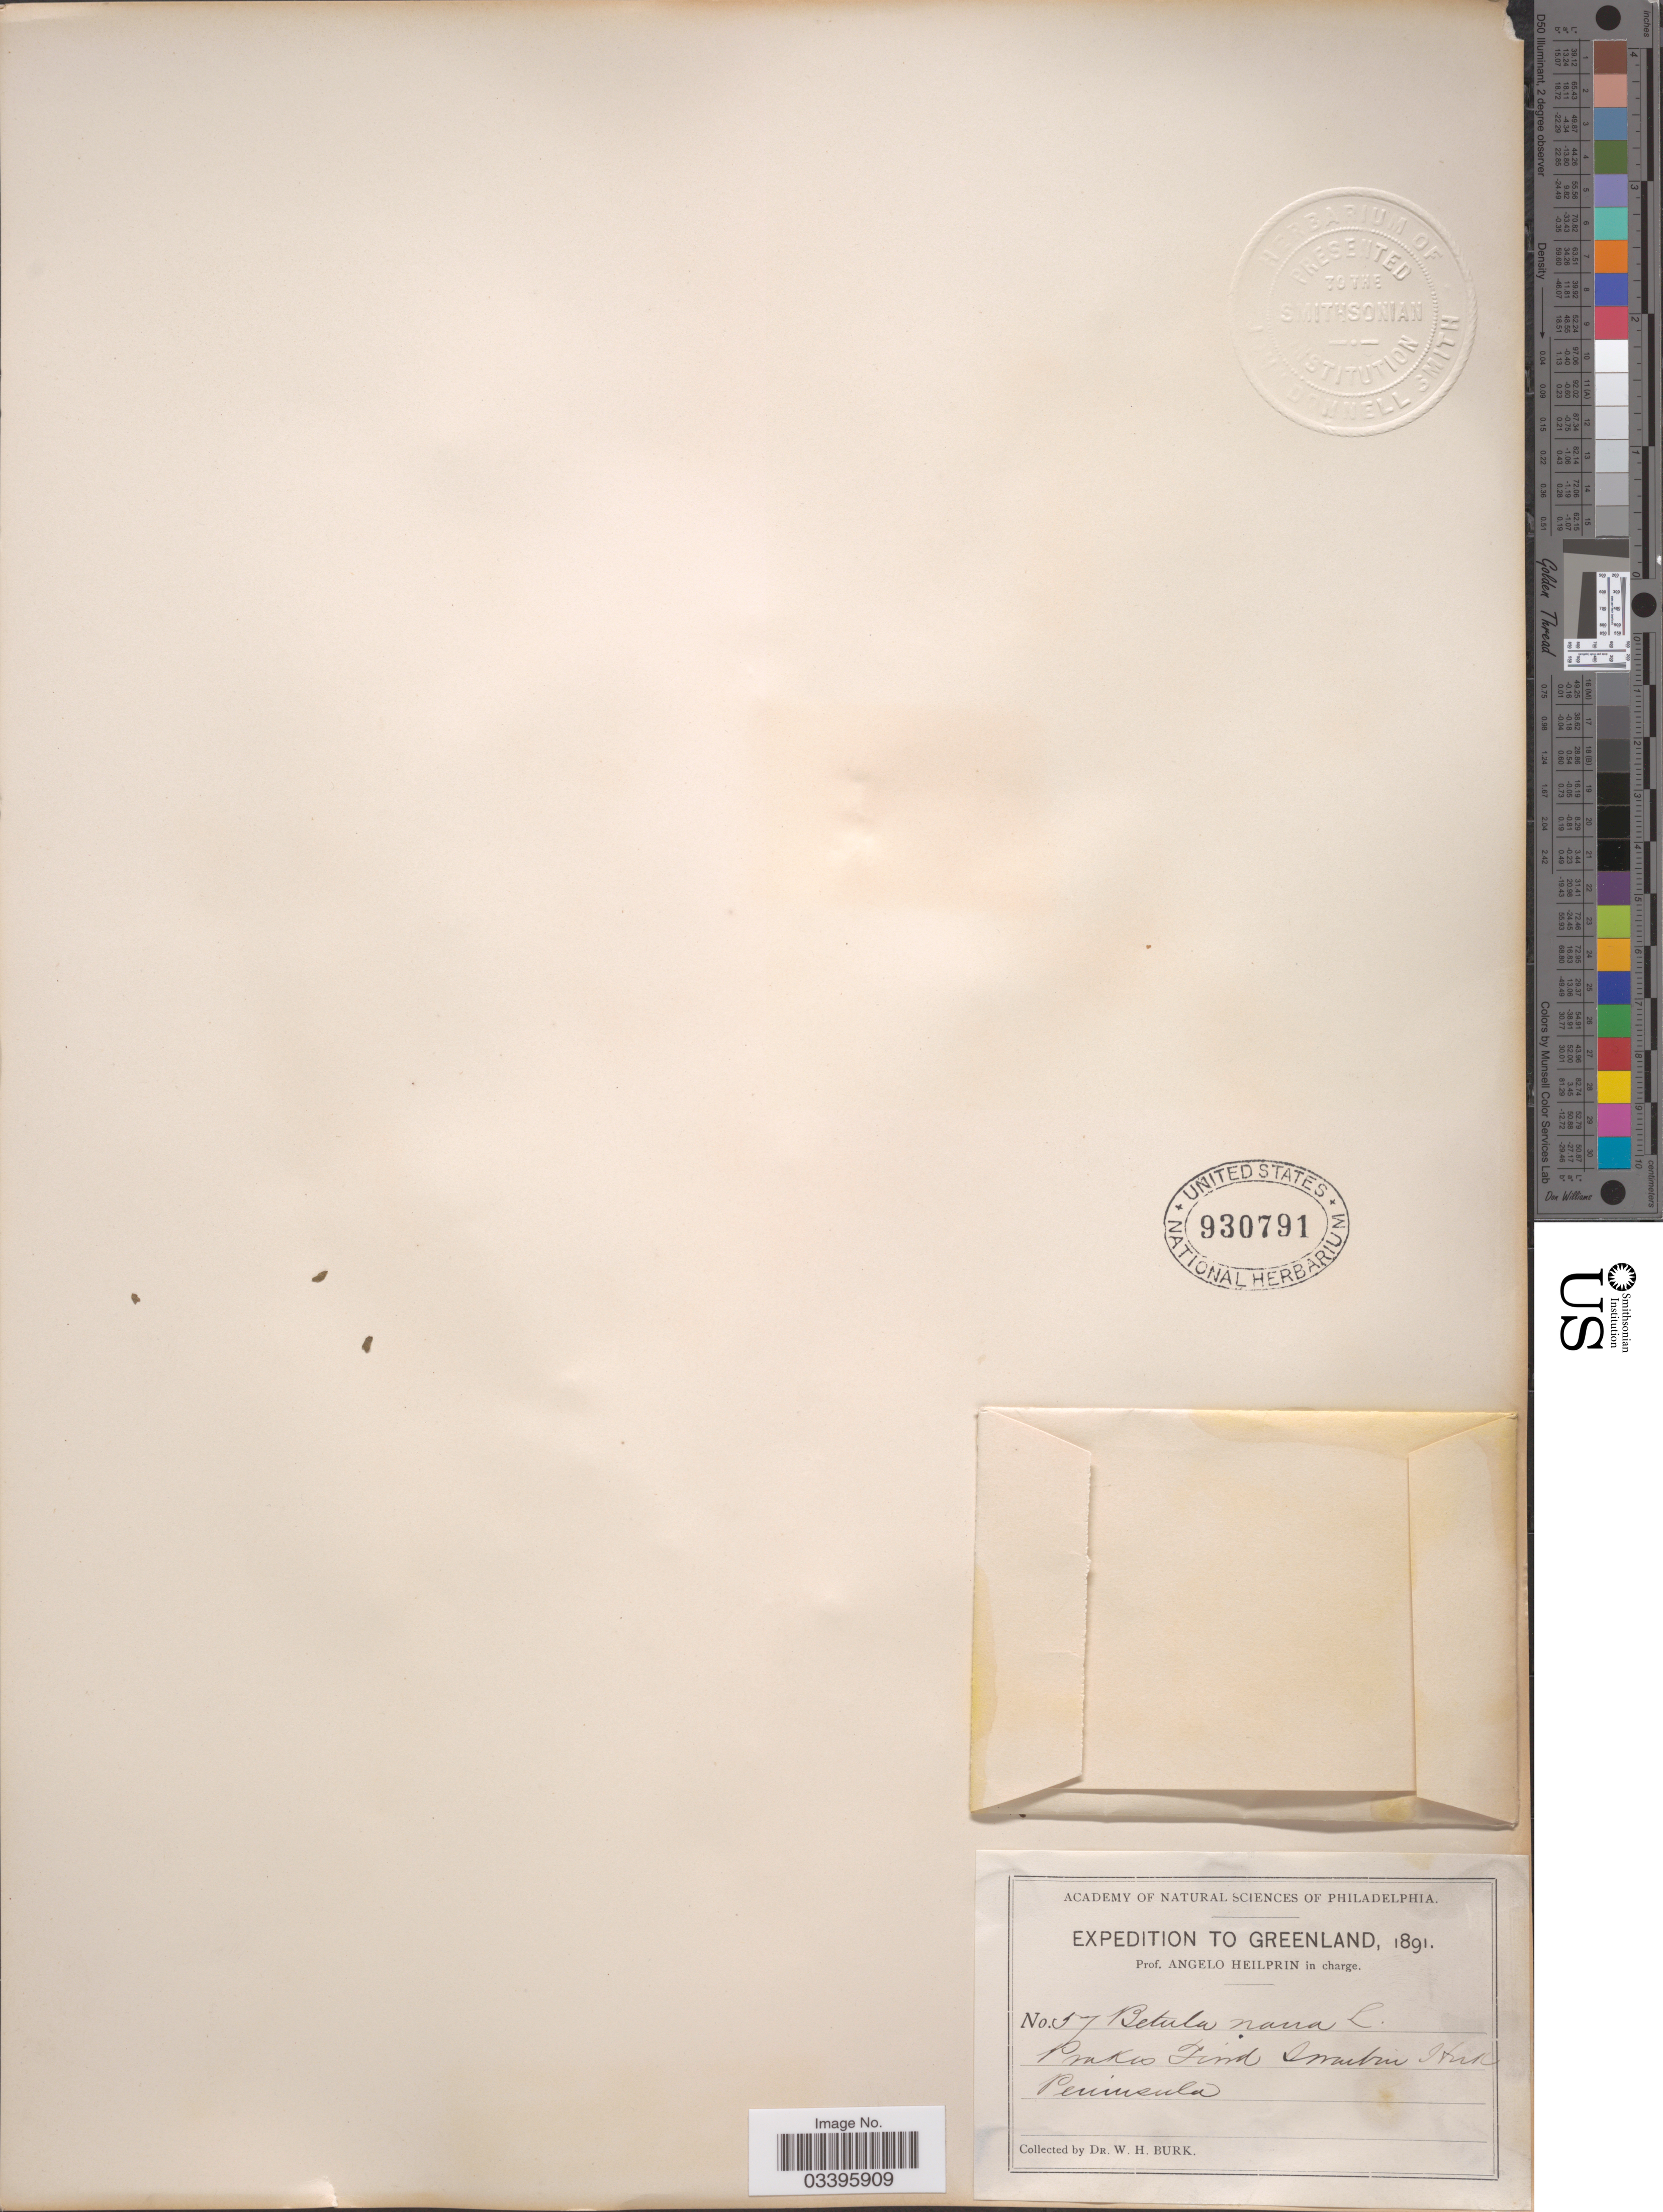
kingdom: Plantae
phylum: Tracheophyta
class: Magnoliopsida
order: Fagales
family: Betulaceae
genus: Betula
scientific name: Betula nana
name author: L.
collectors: W. Burk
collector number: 57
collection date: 1891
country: Greenland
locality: Prakes Fiord, Svarten Huk Peninsula.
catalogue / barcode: US 930791